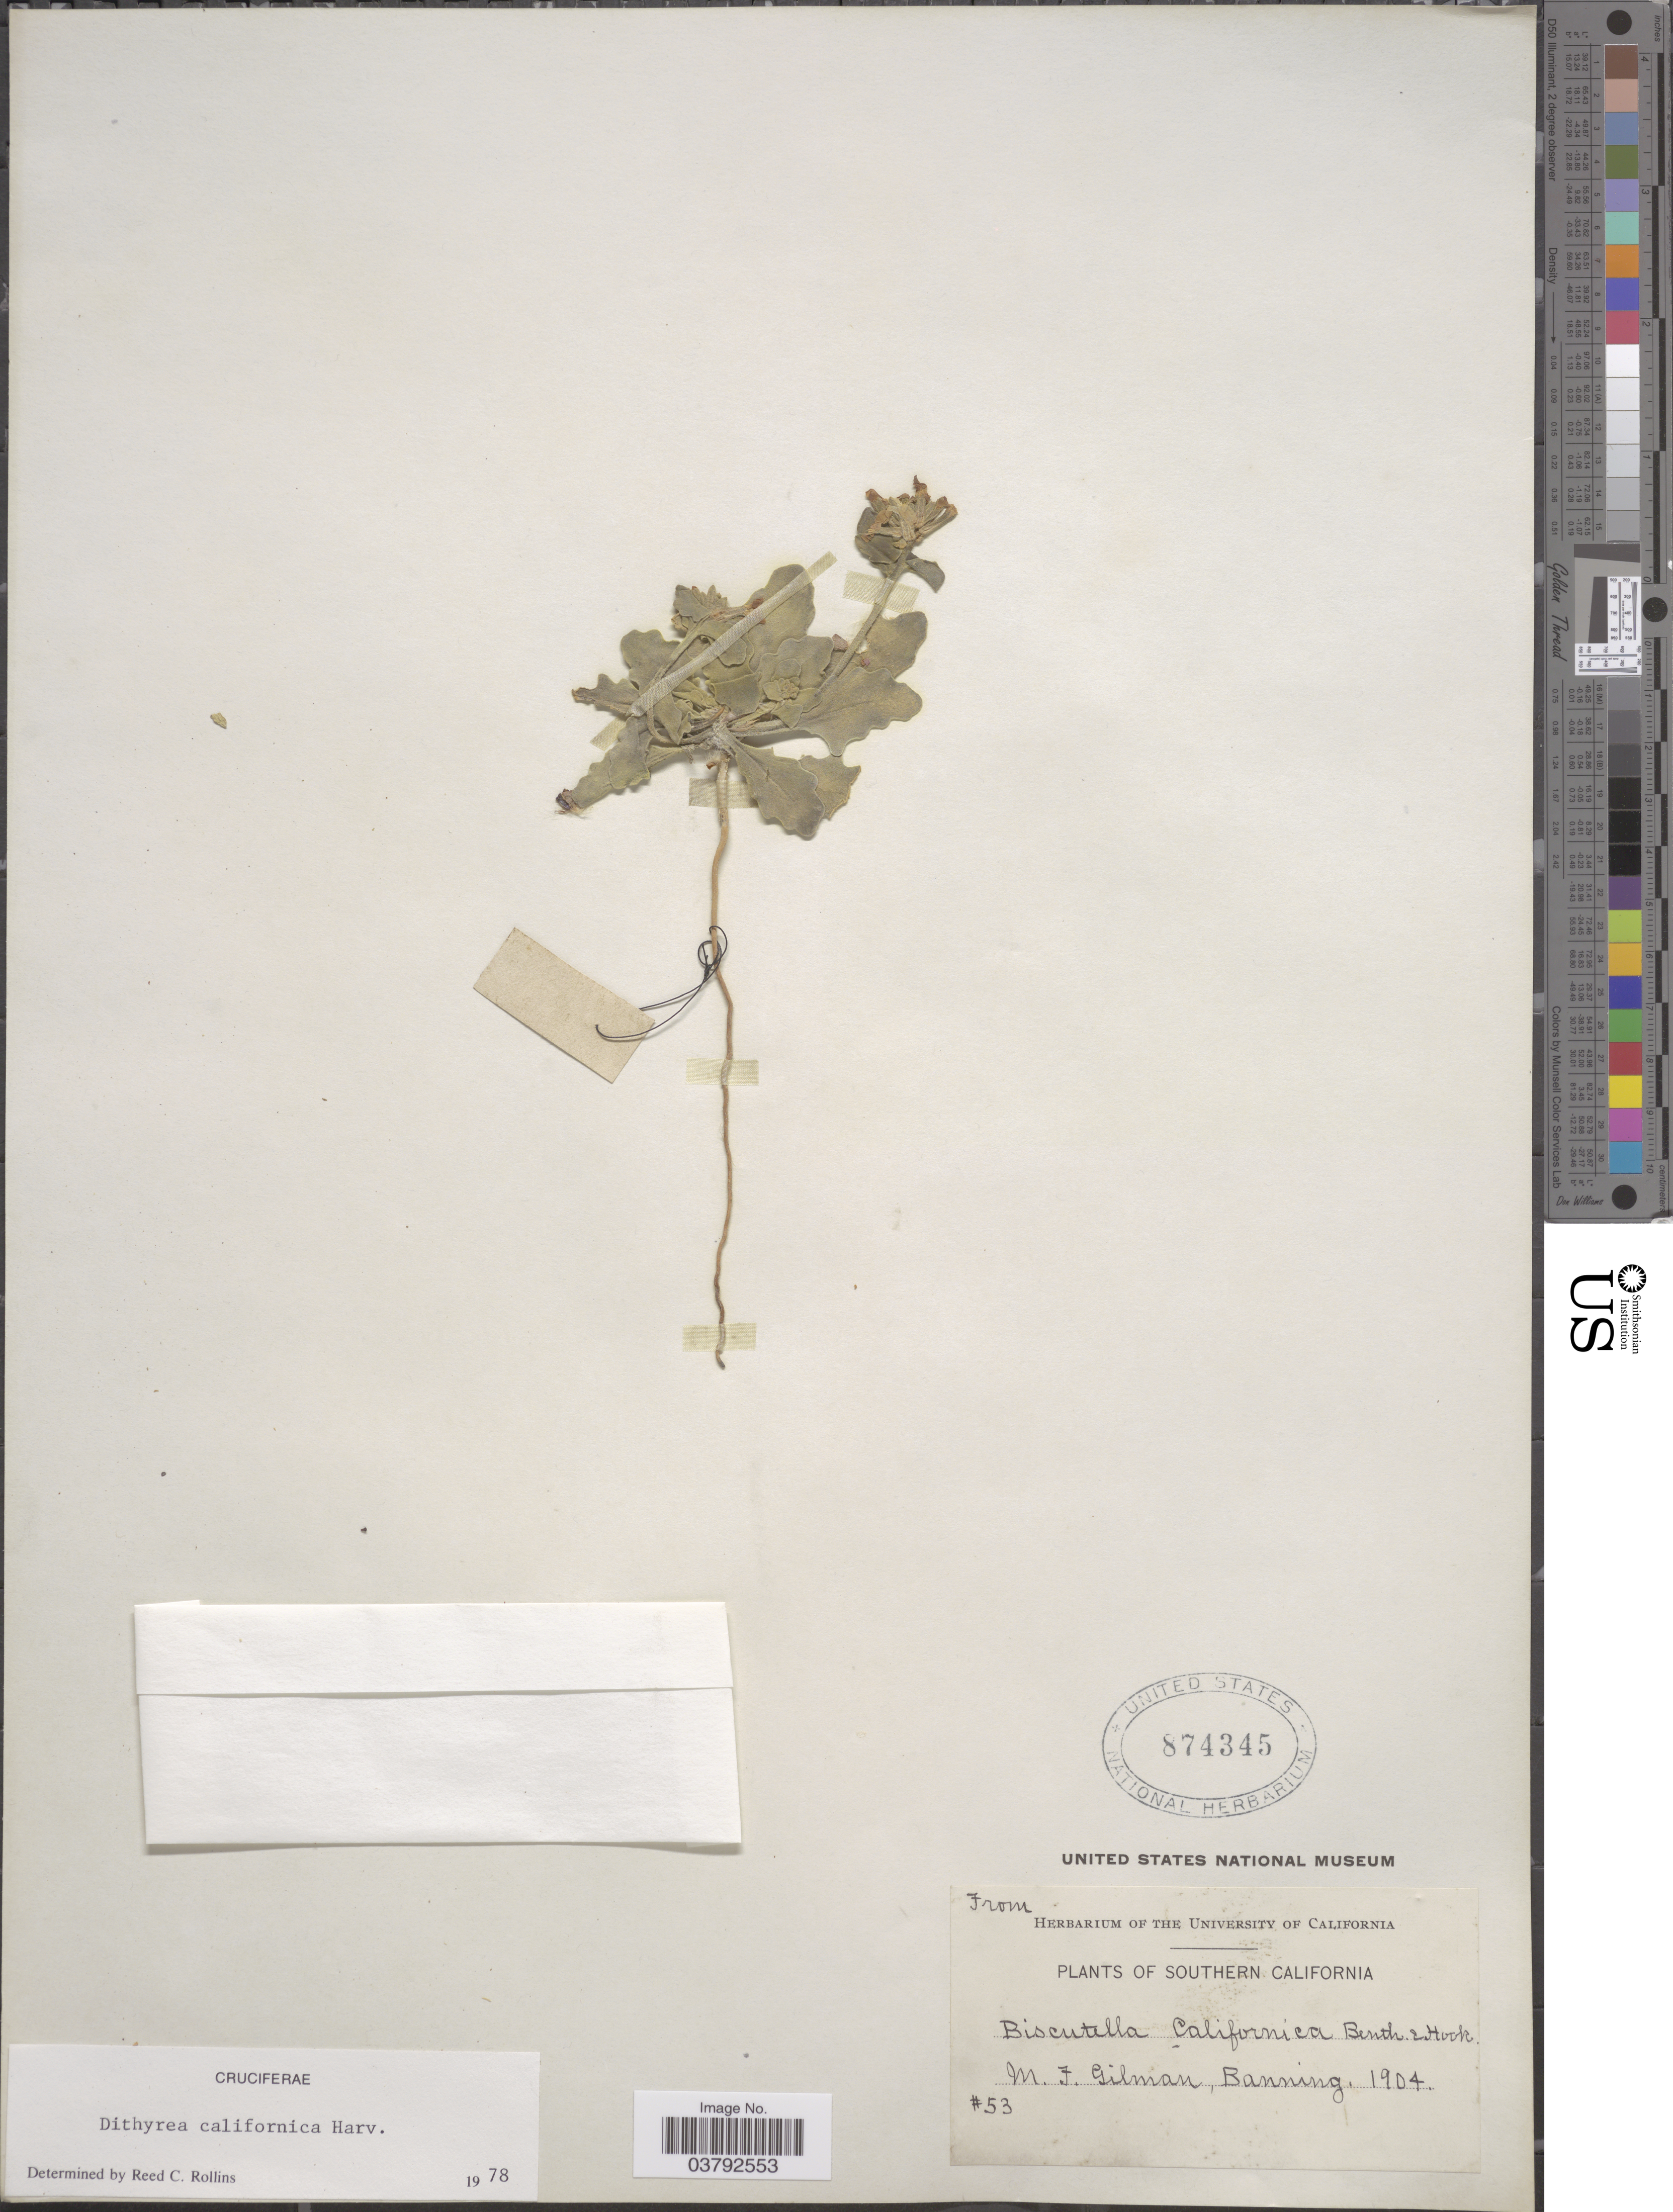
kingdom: Plantae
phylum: Tracheophyta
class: Magnoliopsida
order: Brassicales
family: Brassicaceae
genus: Dithyrea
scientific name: Dithyrea californica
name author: Harv.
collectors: M. F. Gilman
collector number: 53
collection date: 1904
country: United States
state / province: California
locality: Southern California. Banning.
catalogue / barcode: US 874345